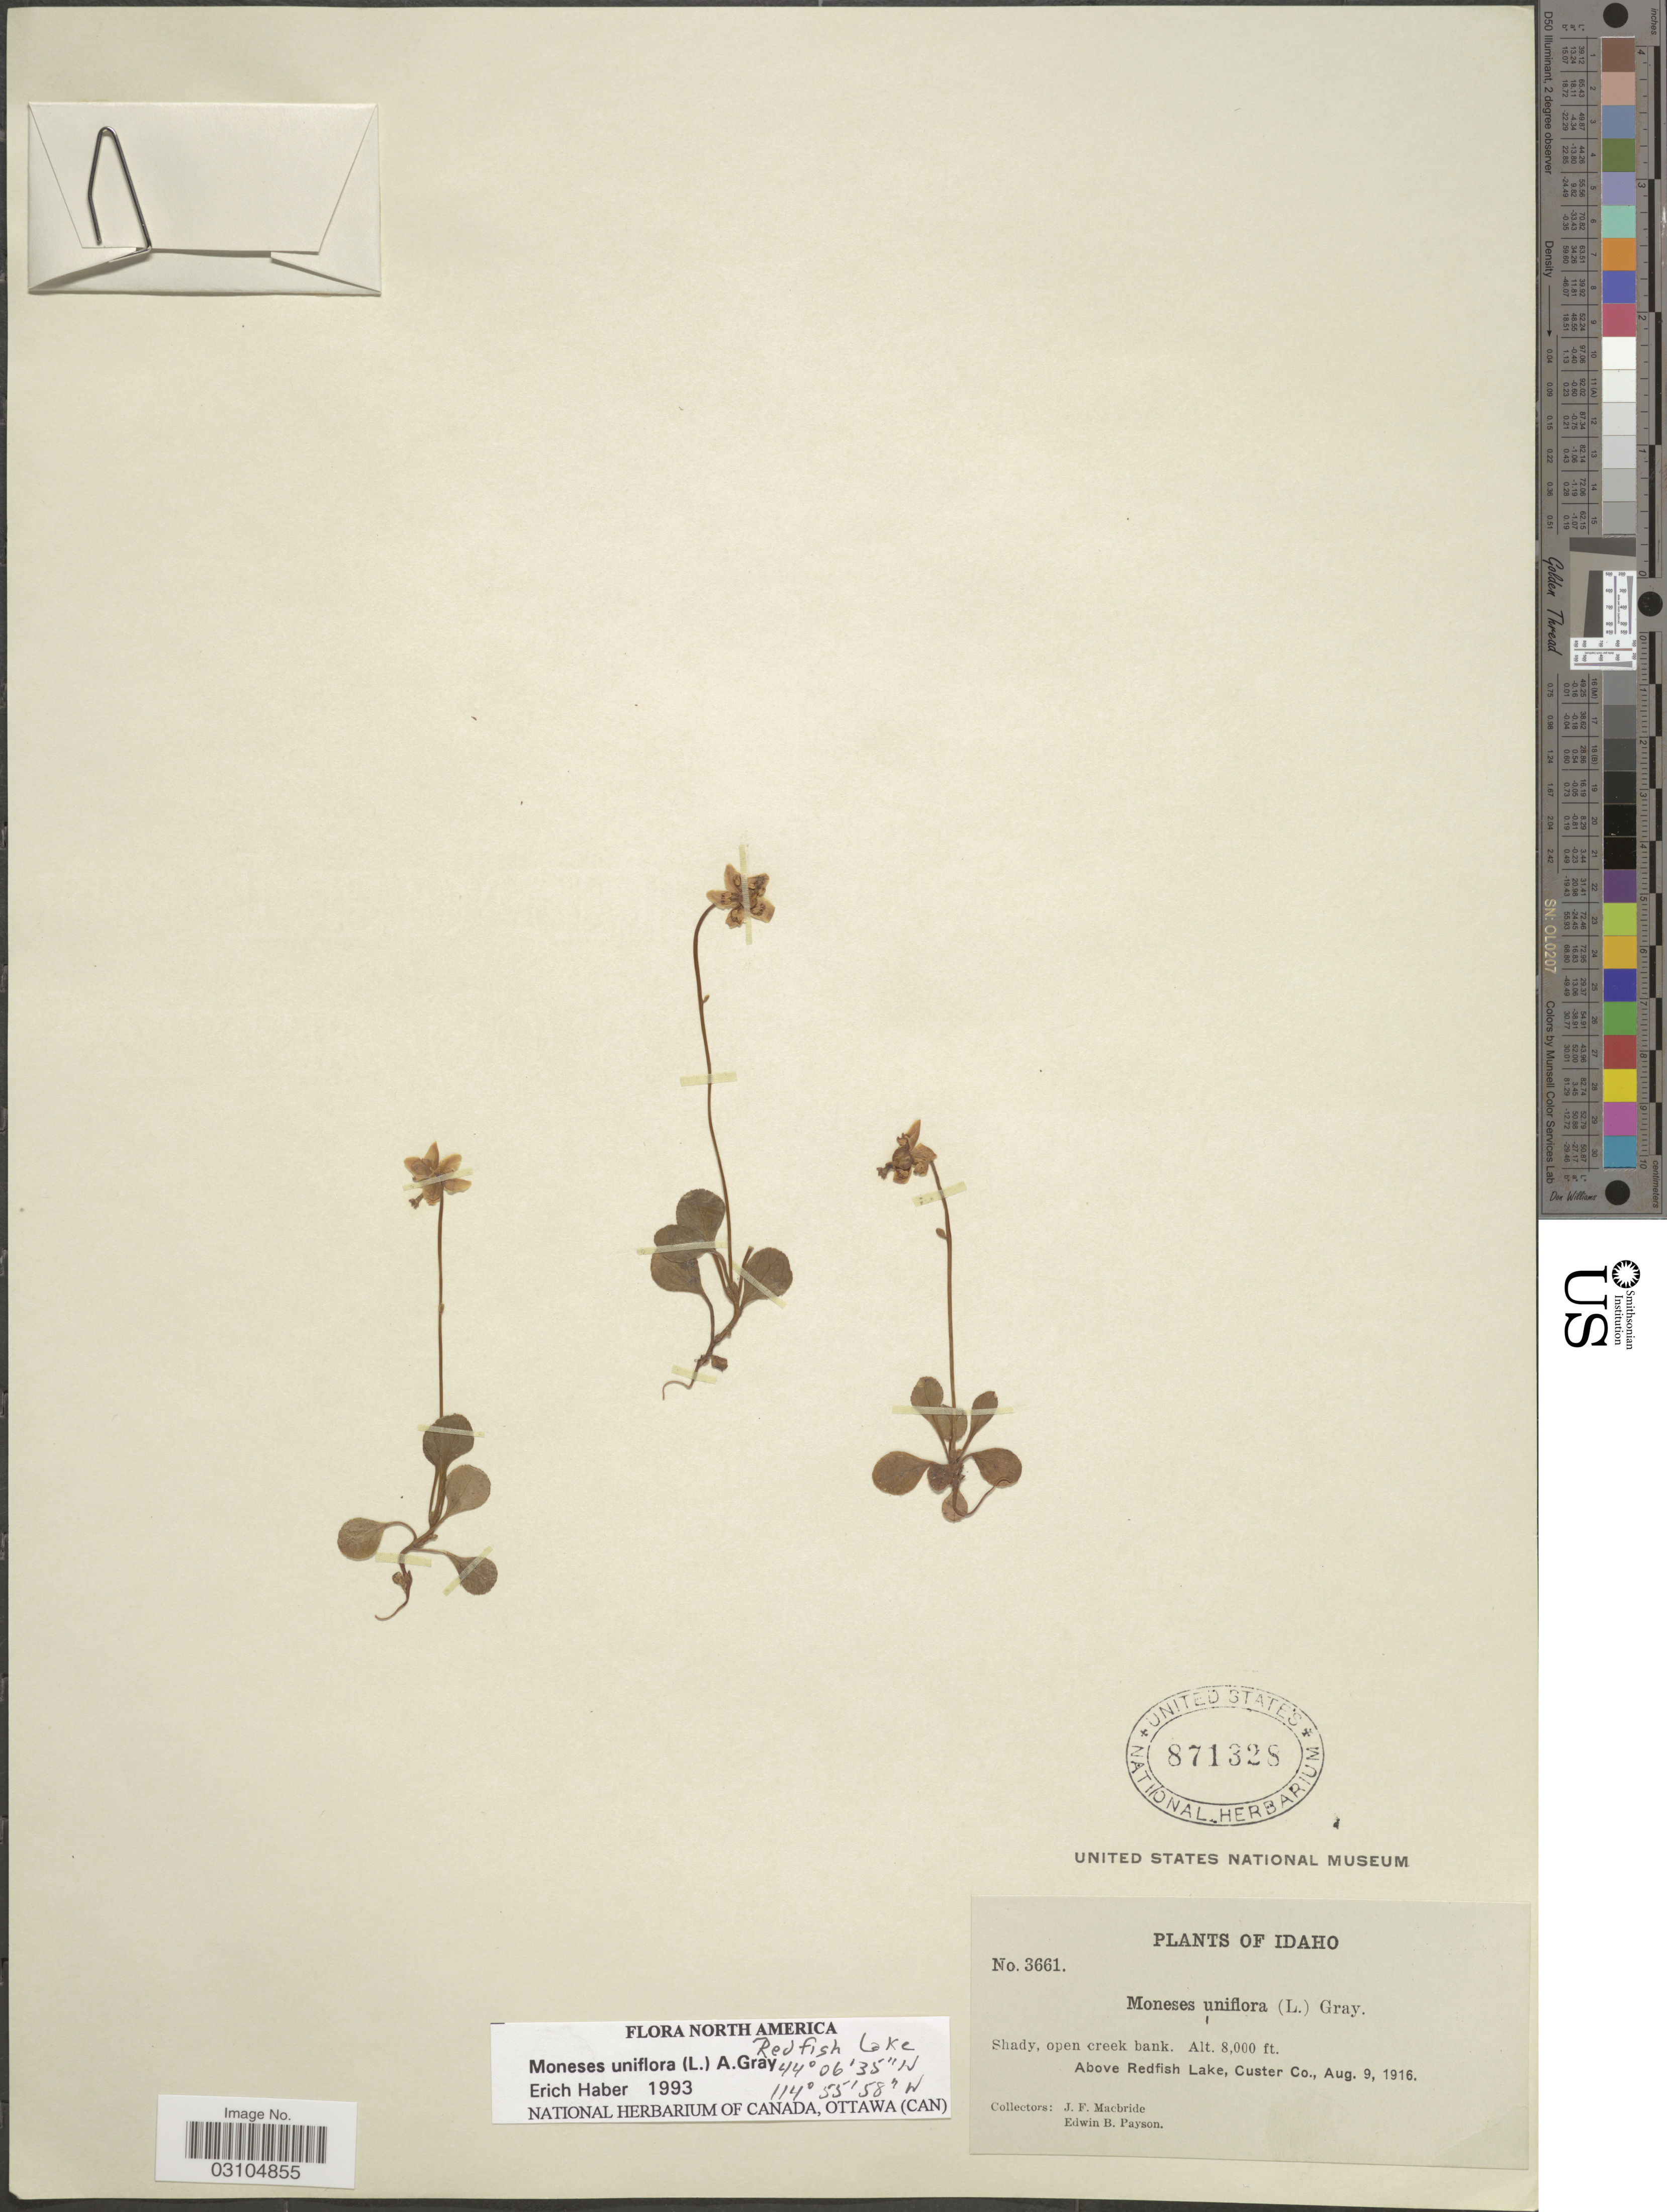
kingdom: Plantae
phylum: Tracheophyta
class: Magnoliopsida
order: Ericales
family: Ericaceae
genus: Moneses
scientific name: Moneses uniflora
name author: (L.) A. Gray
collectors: J. F. Macbride & E. B. Payson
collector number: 3661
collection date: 1916-08-09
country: United States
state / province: Idaho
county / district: Custer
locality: Above Redfish Lake.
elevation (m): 2438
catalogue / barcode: US 871328